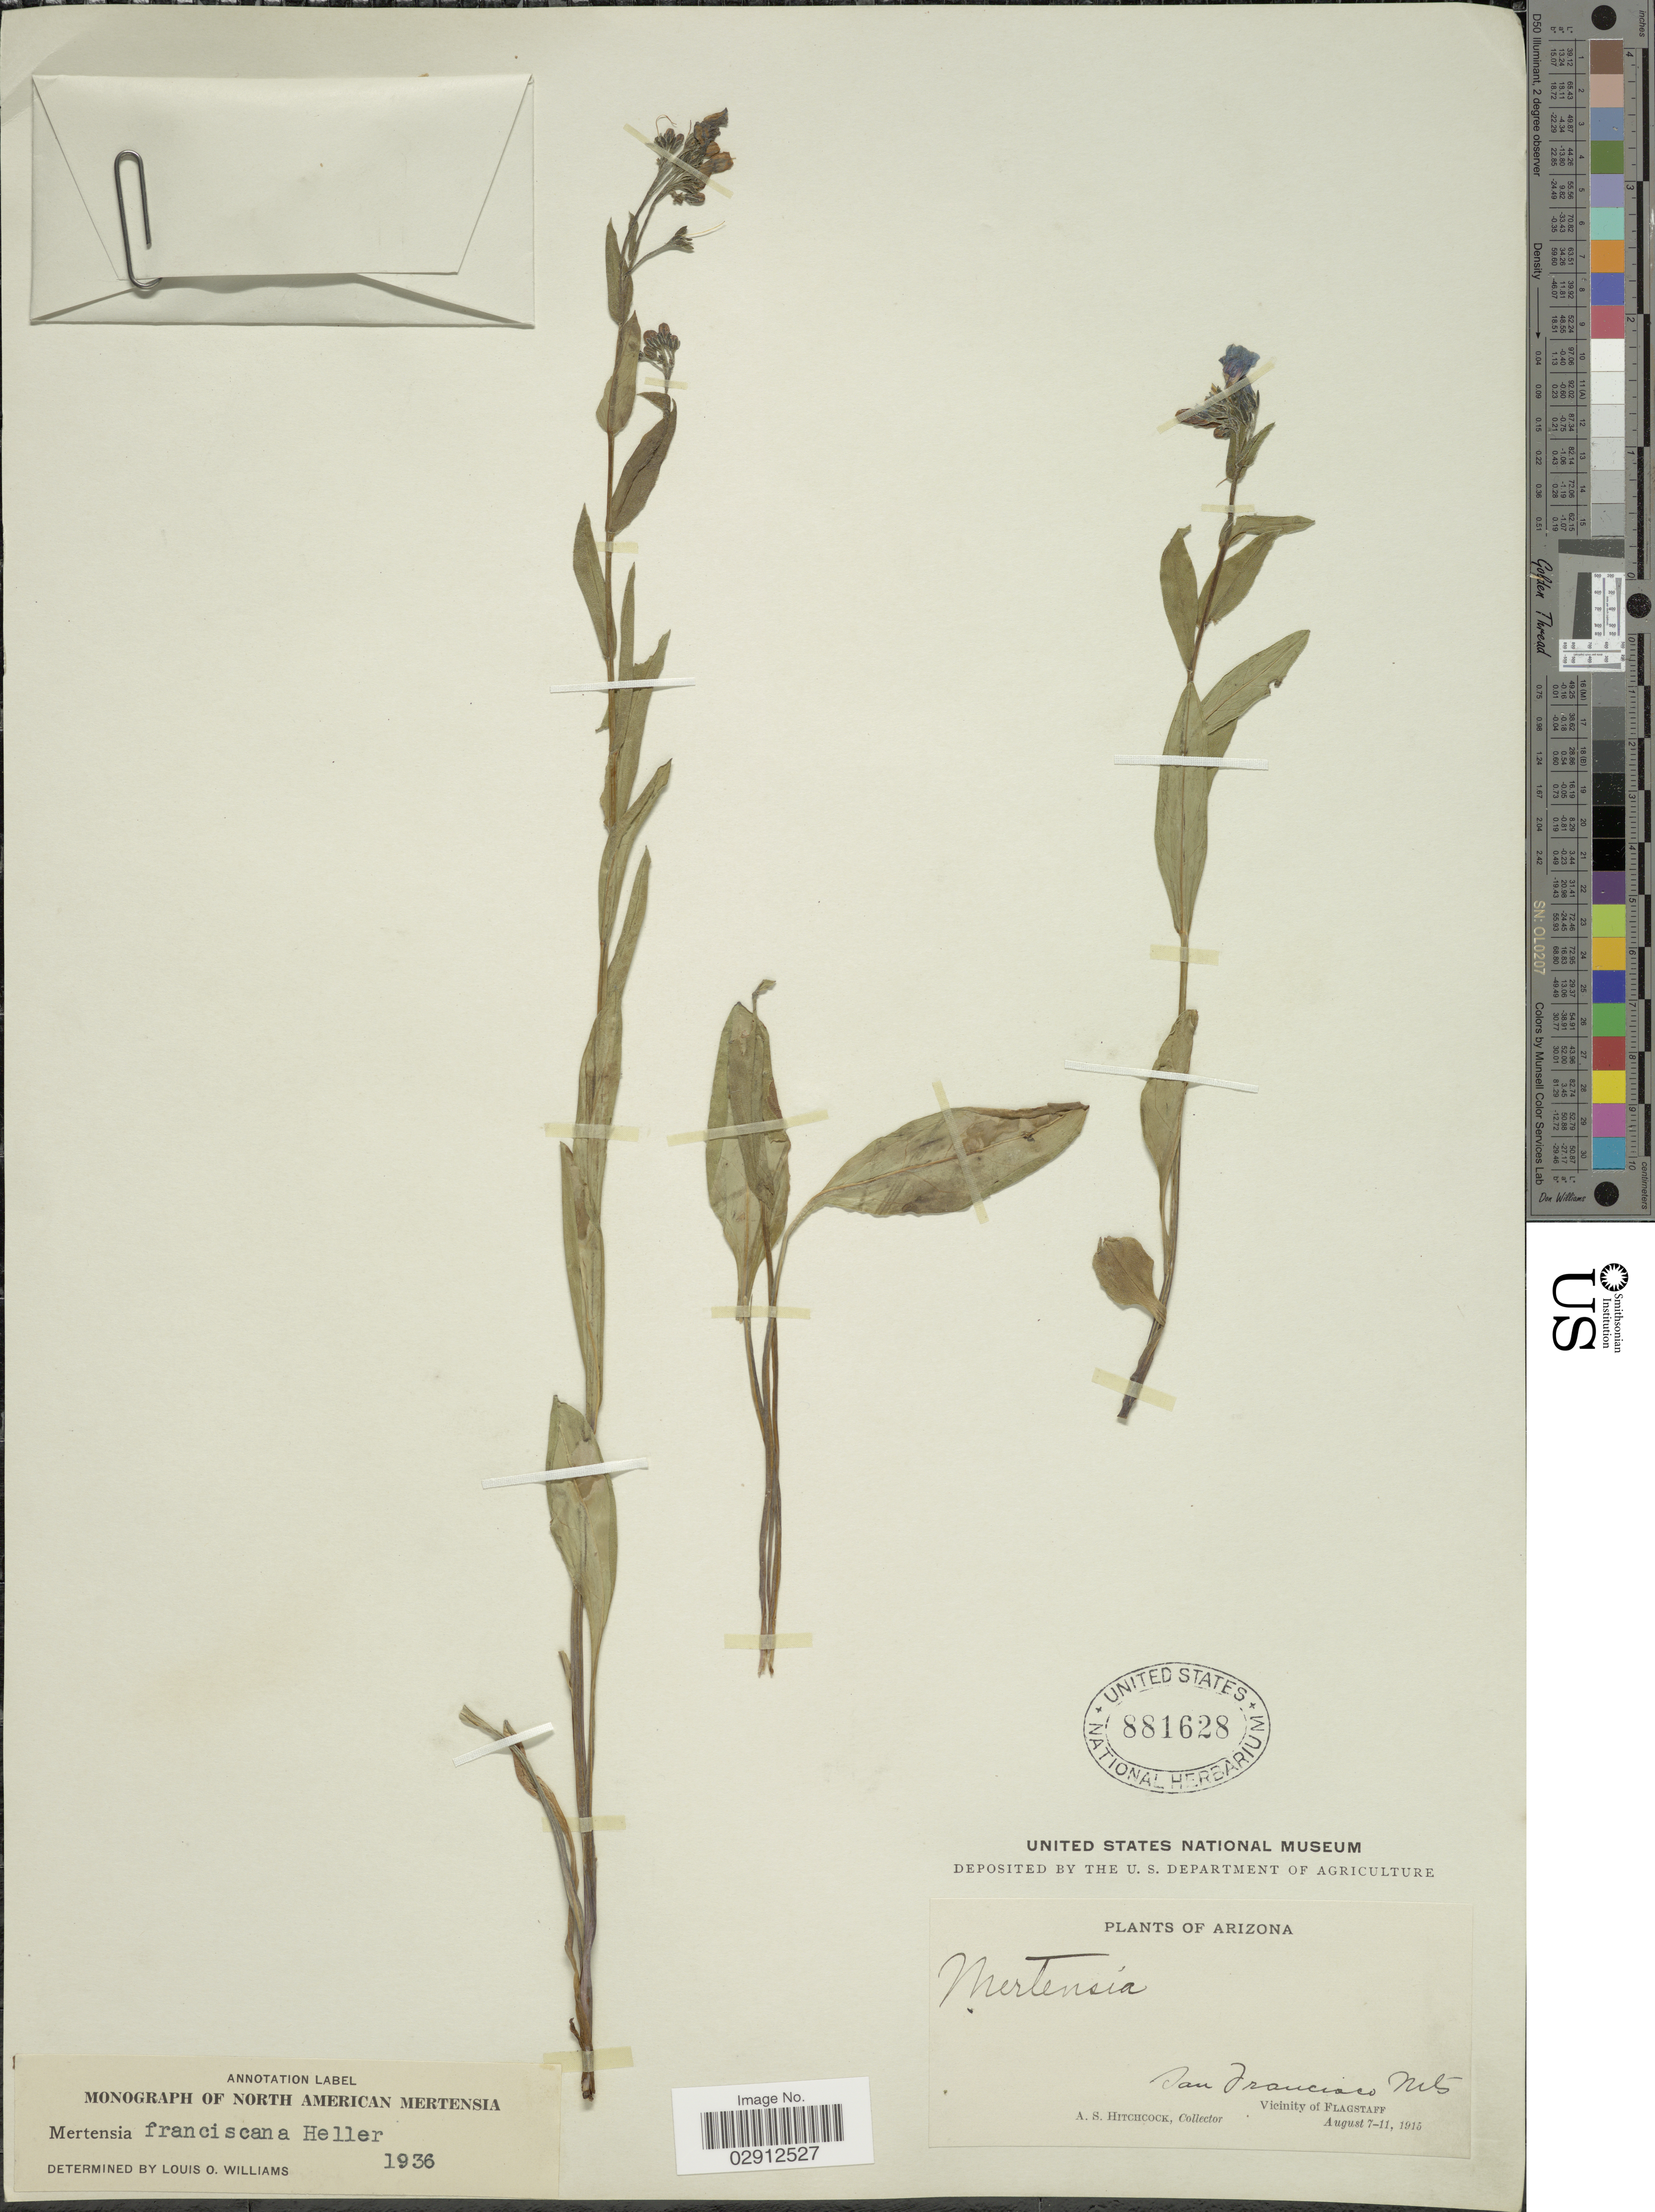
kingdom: Plantae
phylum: Tracheophyta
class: Magnoliopsida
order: Boraginales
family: Boraginaceae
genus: Mertensia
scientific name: Mertensia franciscana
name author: A. Heller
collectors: A. S. Hitchcock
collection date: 1915-08-07/1915-08-11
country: United States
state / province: Arizona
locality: San Francisco Mts., Vicinity of Flagstaff.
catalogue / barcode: US 881628